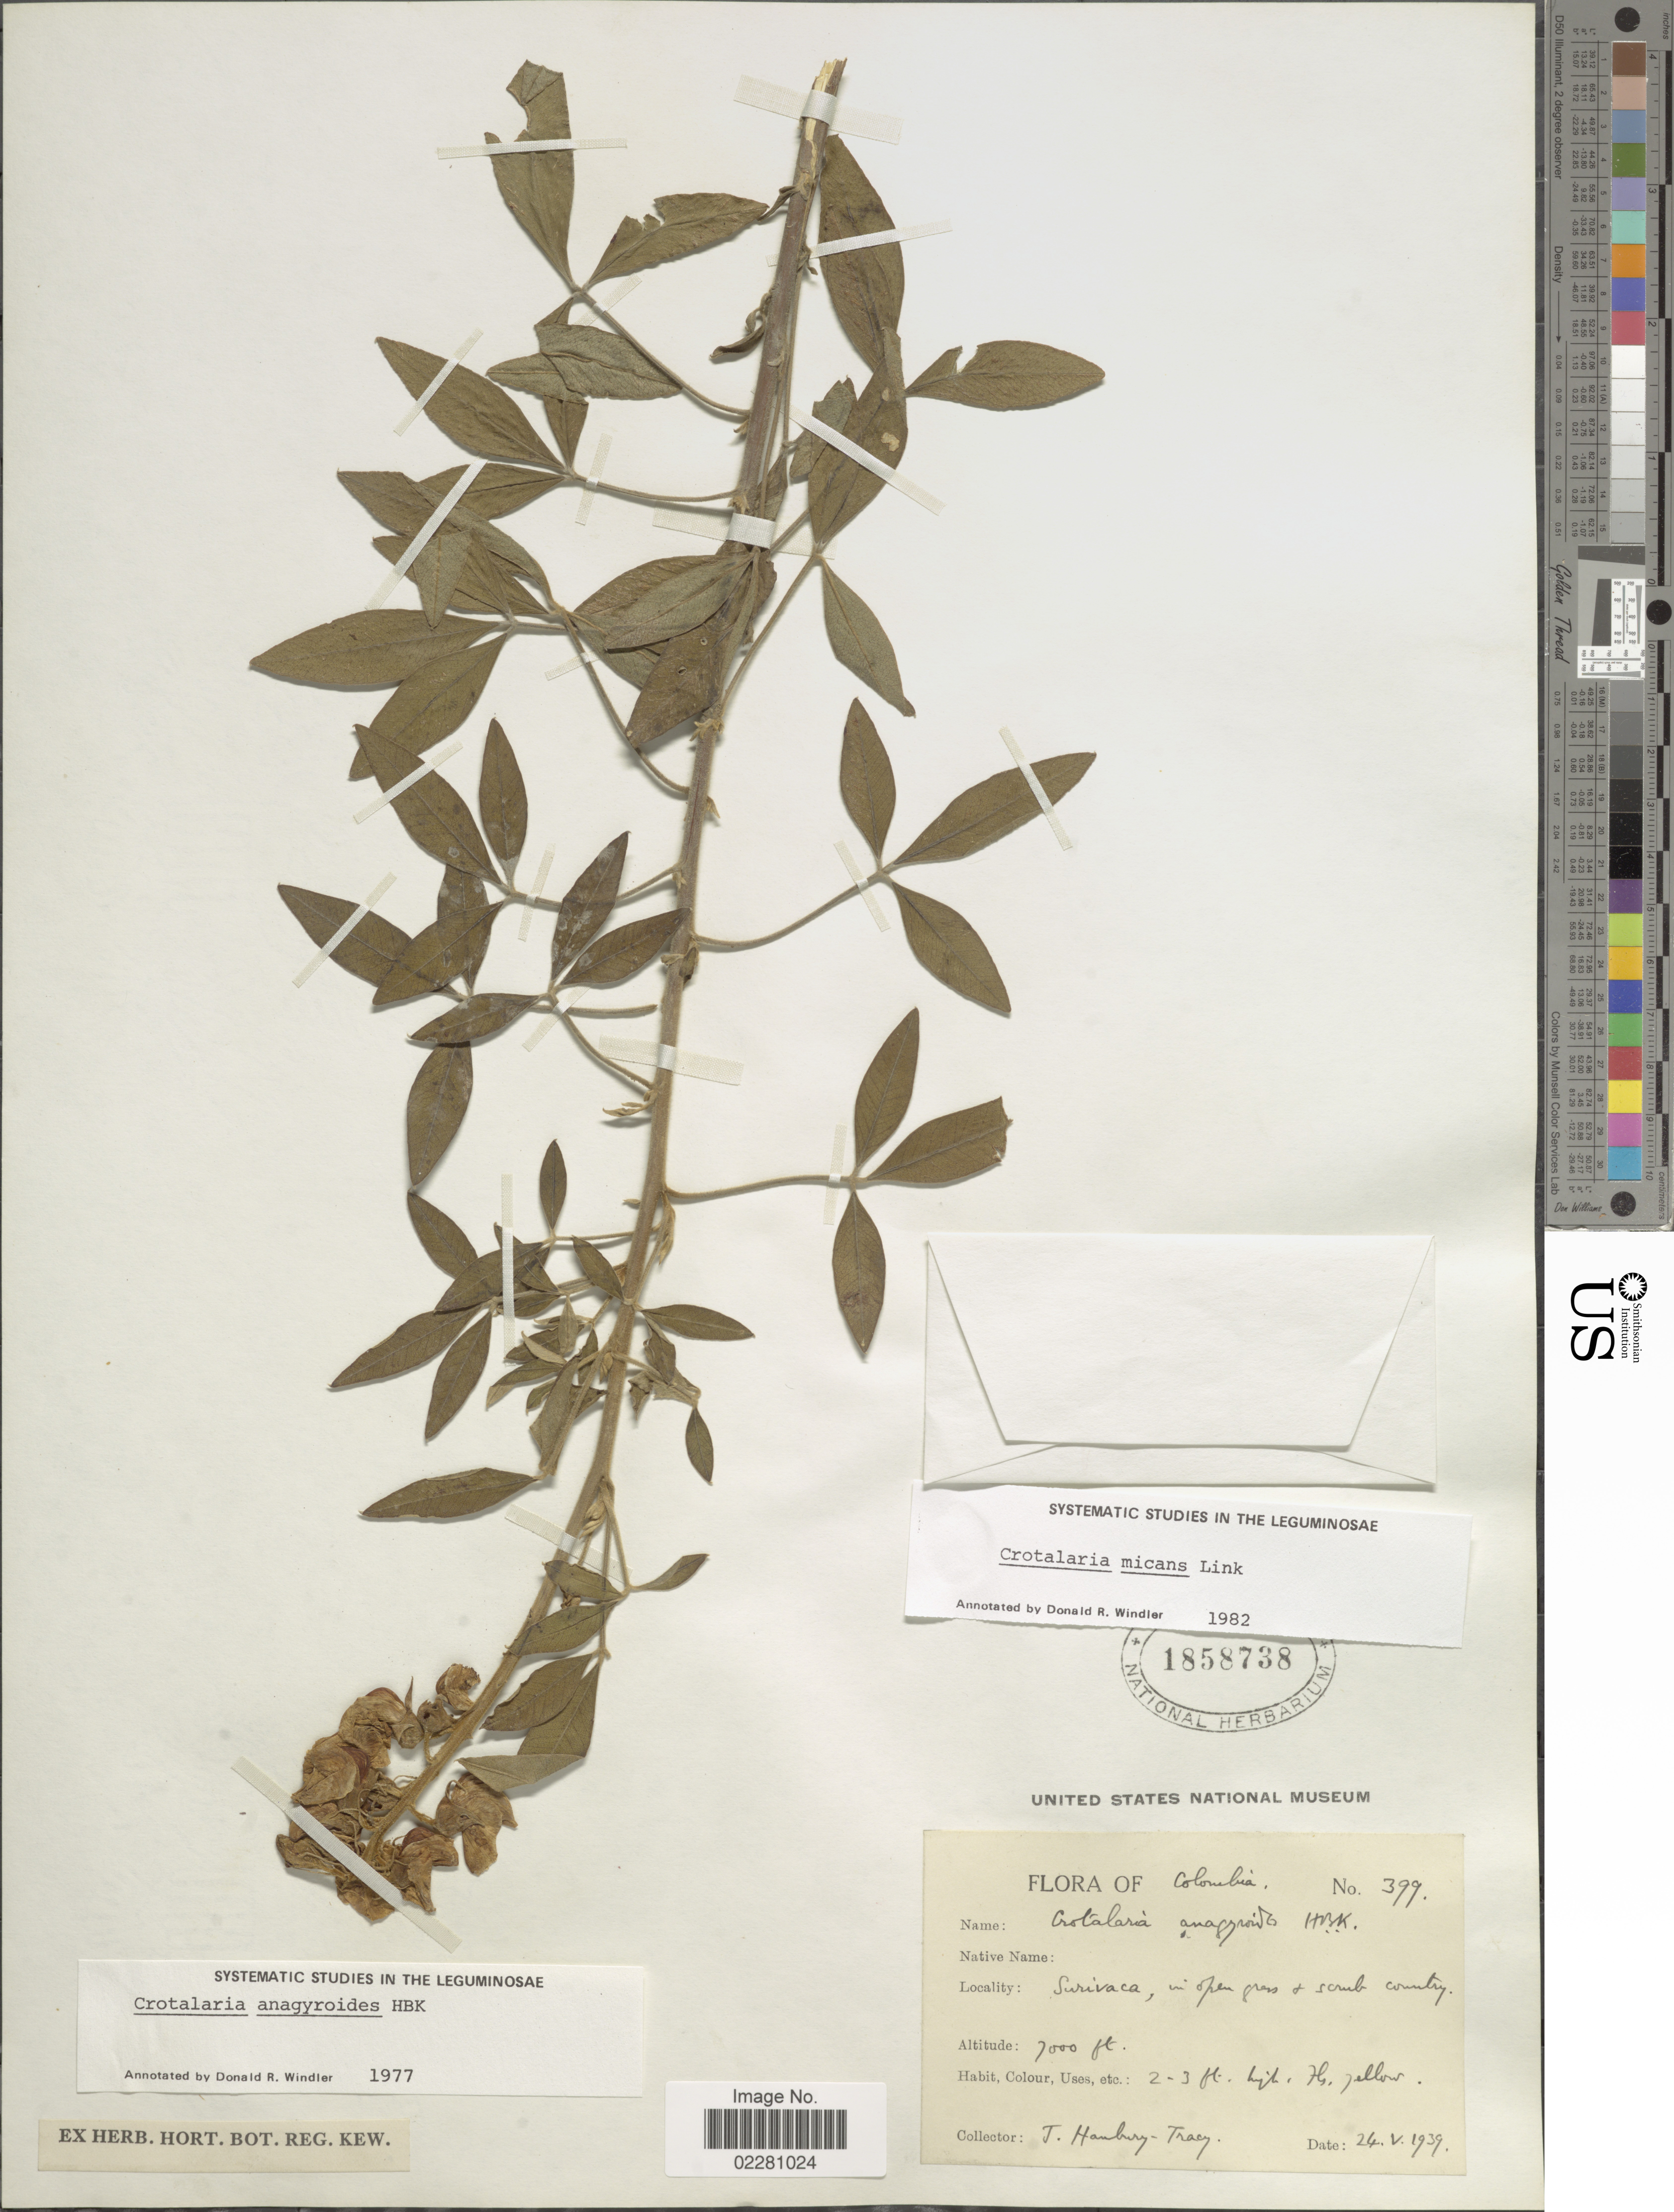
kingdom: Plantae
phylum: Tracheophyta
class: Magnoliopsida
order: Fabales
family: Fabaceae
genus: Crotalaria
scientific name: Crotalaria micans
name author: Link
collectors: J. Hanbury-Tracy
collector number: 399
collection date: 1939-05-24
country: Colombia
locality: Surivaca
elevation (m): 2134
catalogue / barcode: US 1858738